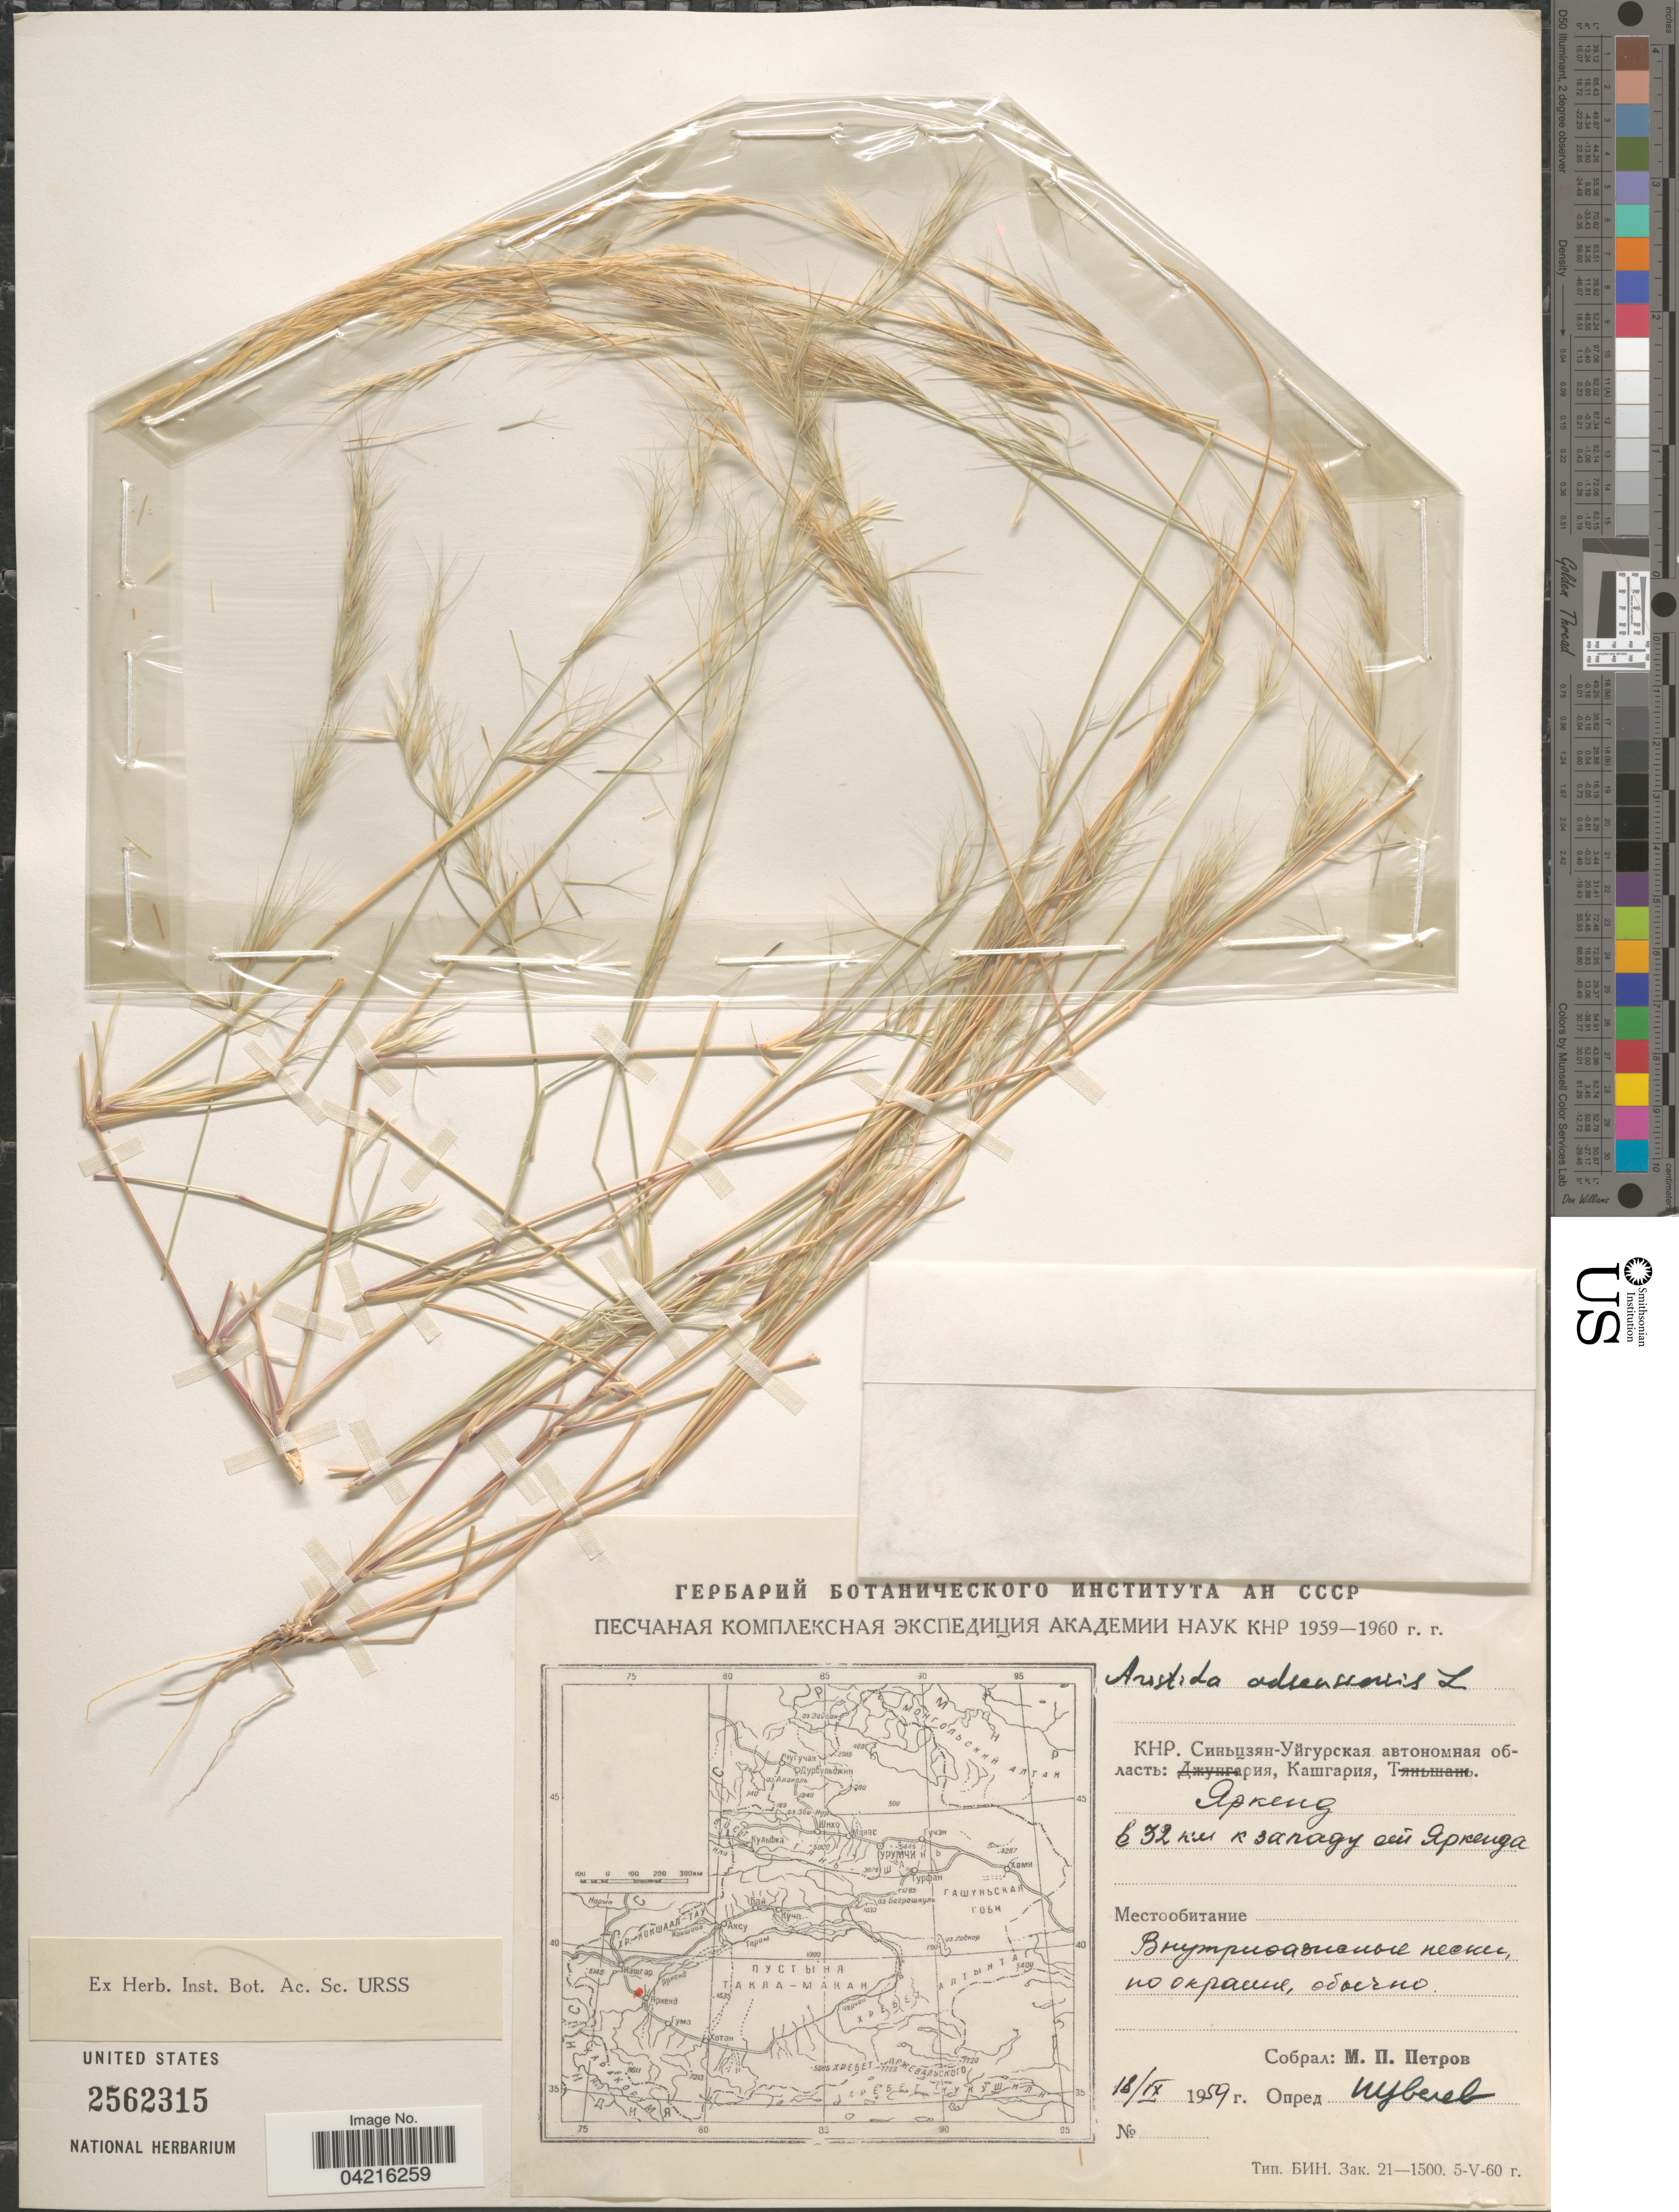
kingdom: Plantae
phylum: Tracheophyta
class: Liliopsida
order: Poales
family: Poaceae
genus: Aristida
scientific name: Aristida adscensionis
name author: L.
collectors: M. Petrov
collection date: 1959-09-18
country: China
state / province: Xinjiang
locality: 32 km W of Yarkend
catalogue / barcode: US 2562315